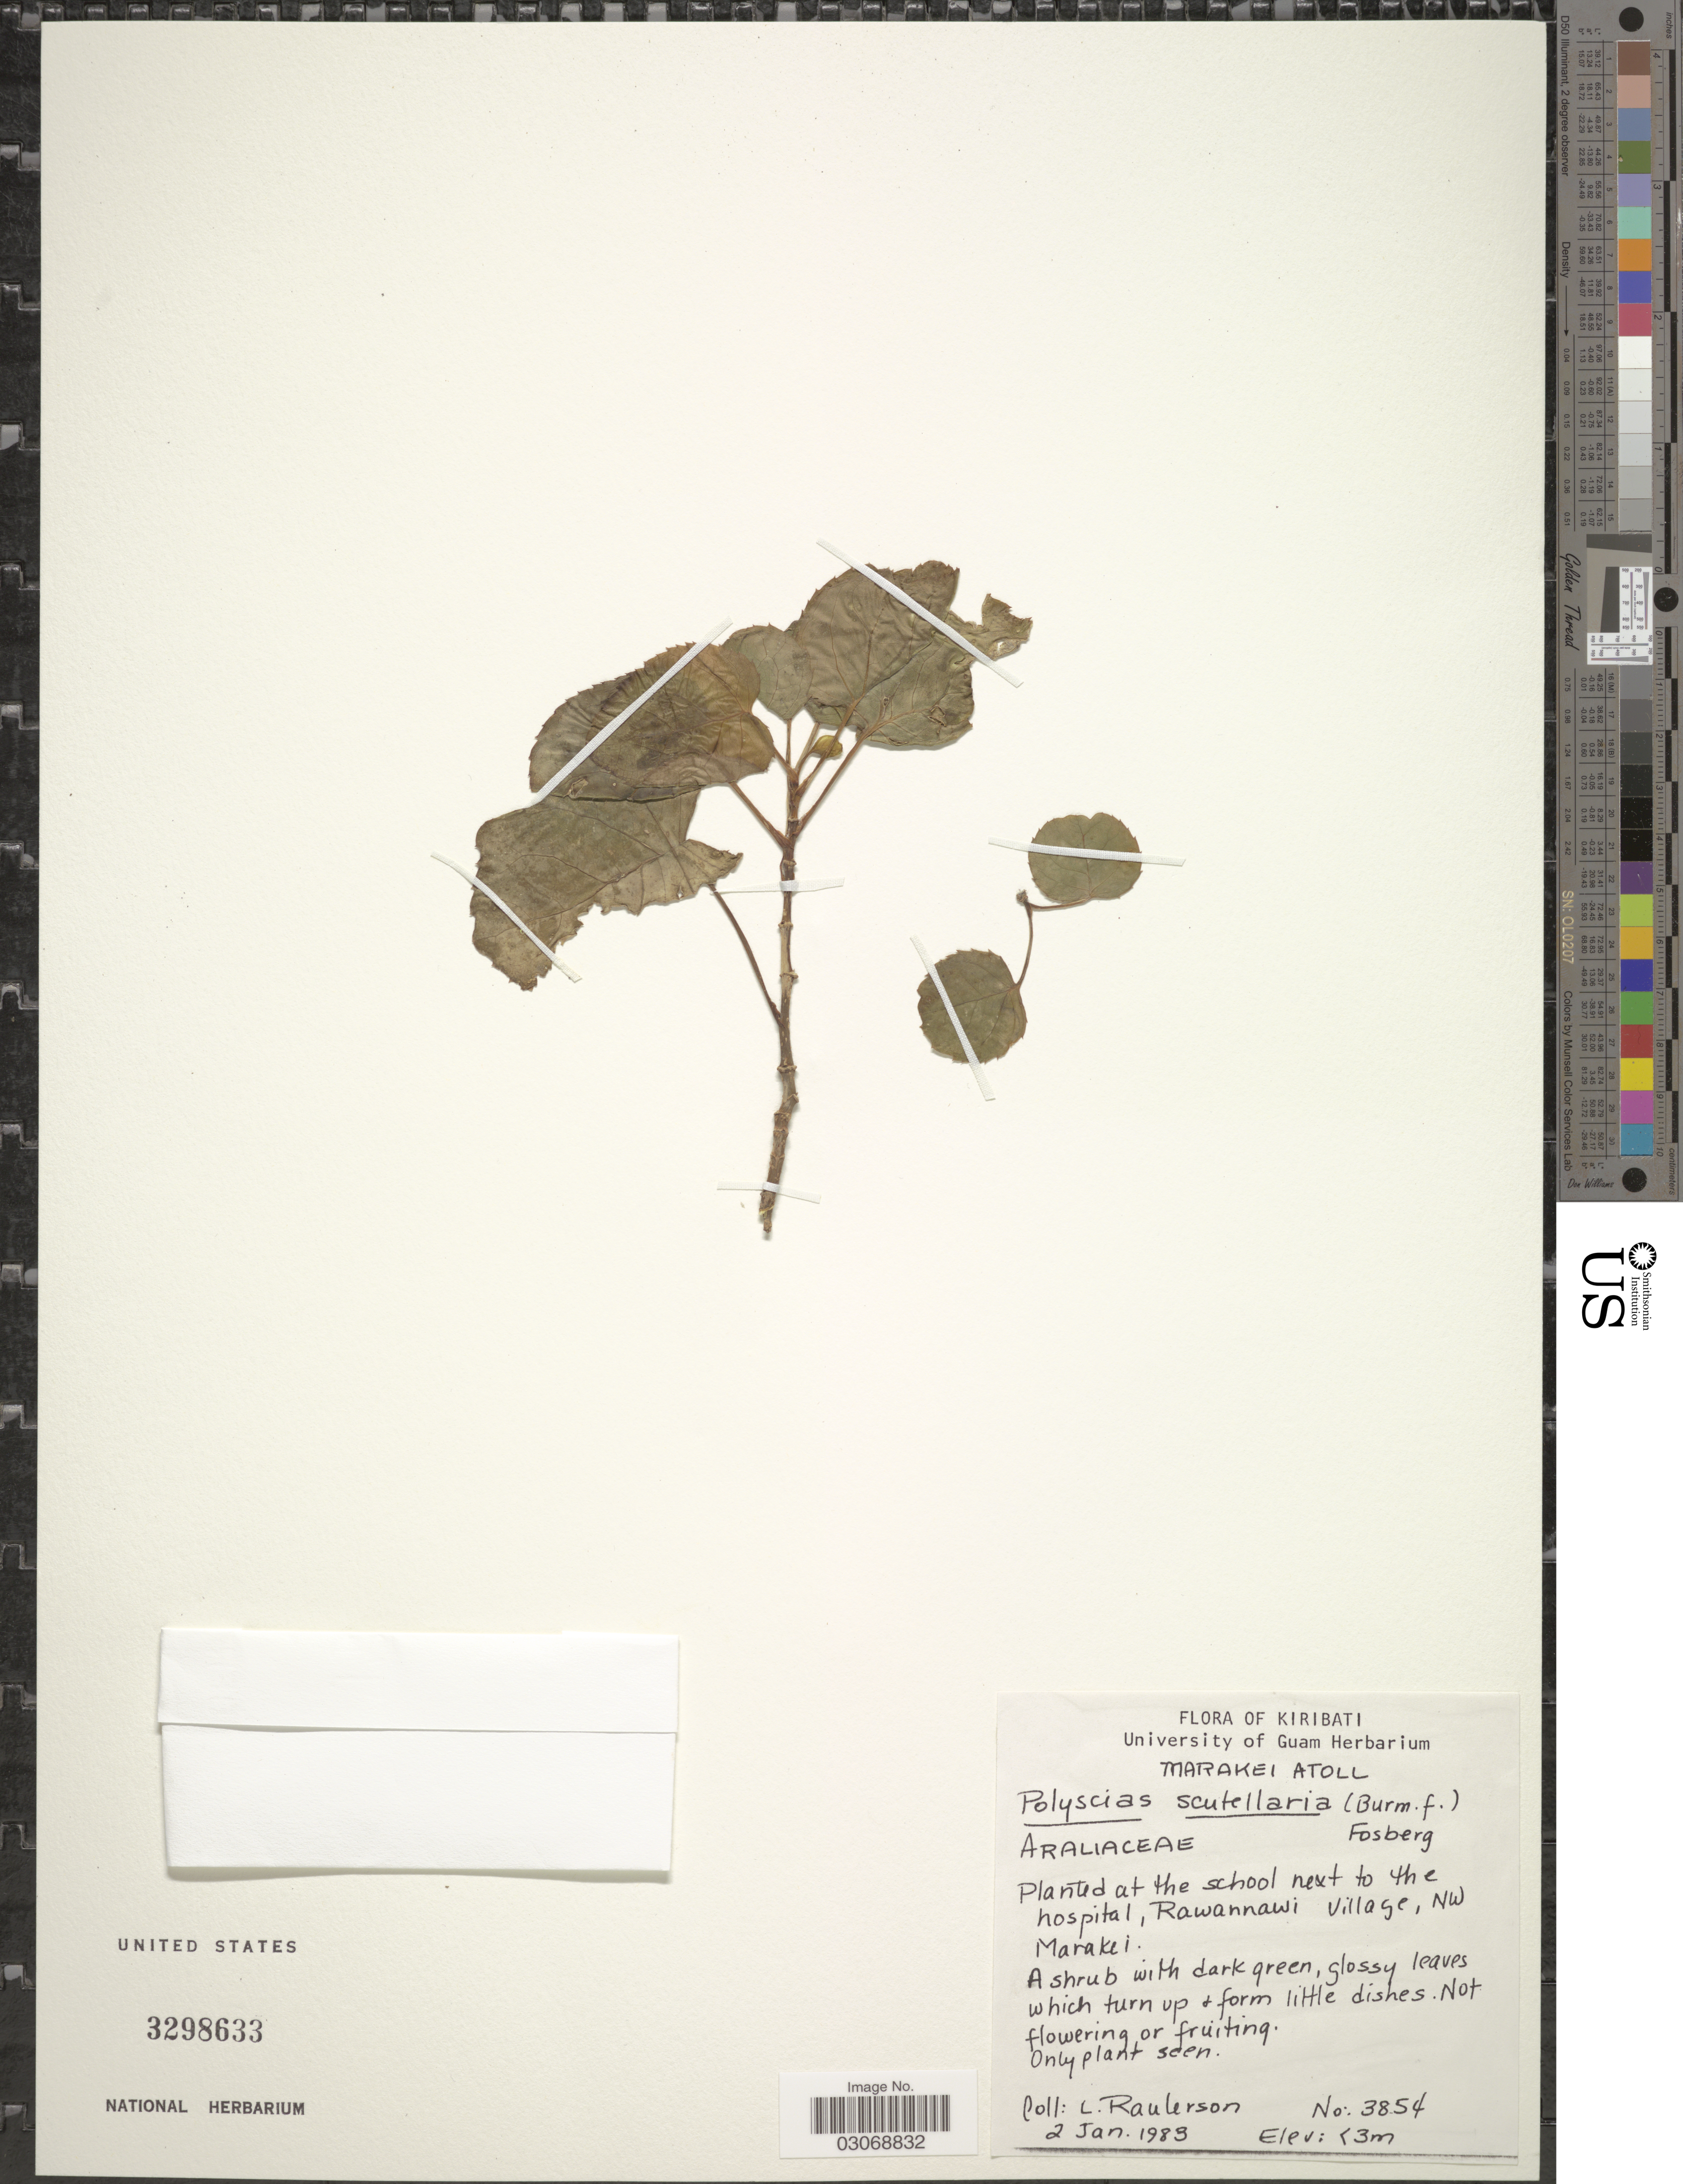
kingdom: Plantae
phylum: Tracheophyta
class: Magnoliopsida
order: Apiales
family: Araliaceae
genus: Polyscias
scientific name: Polyscias scutellaria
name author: (Burm. f.) Fosberg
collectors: L. Raulerson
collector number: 3854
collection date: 1983-01-02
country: Kiribati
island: Marakei Atoll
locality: Kiribati. Marakei Atoll. Planted at the school next to the hospital, Rawannawi Village, NW Marakei.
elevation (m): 0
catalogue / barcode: US 3298633